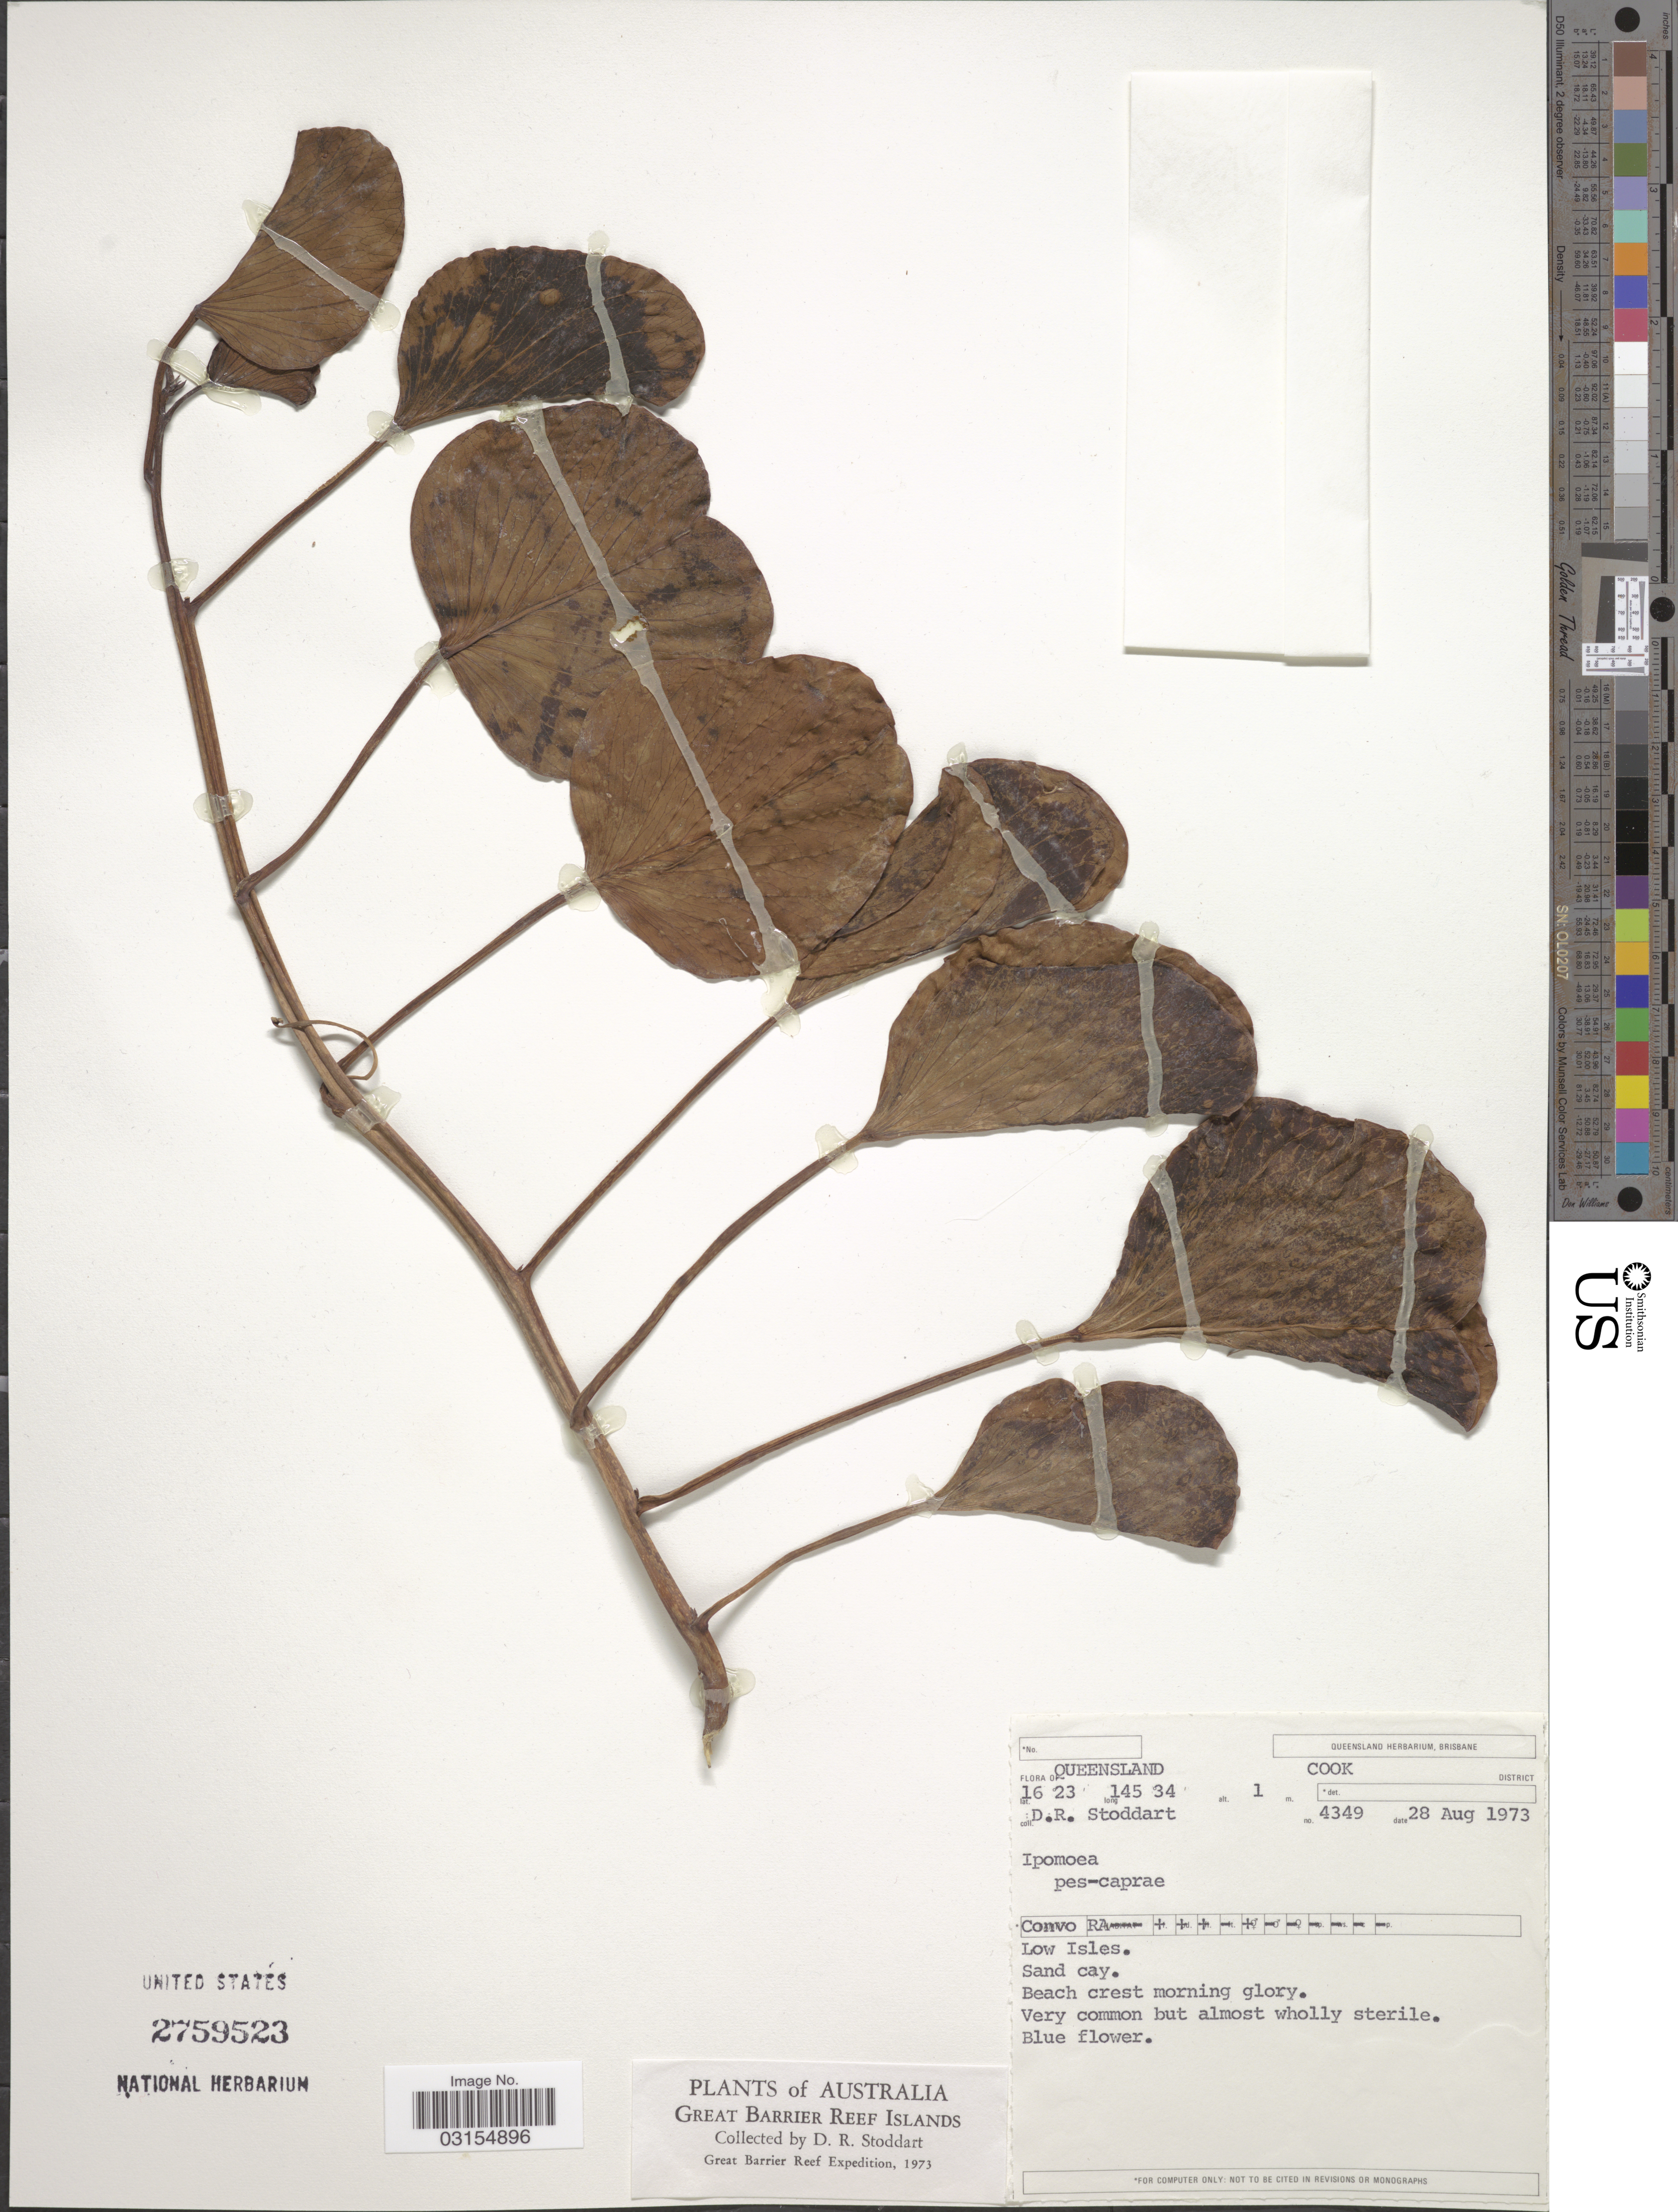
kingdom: Plantae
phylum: Tracheophyta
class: Magnoliopsida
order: Solanales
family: Convolvulaceae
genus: Ipomoea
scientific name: Ipomoea pes-caprae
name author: (L.) R. Br.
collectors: D. R. Stoddart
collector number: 4349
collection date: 1973-08-28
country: Australia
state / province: Queensland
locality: Great Barrier Reef Islands. Cook District. Low Isles. Sand cay.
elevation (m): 1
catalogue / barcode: US 2759523